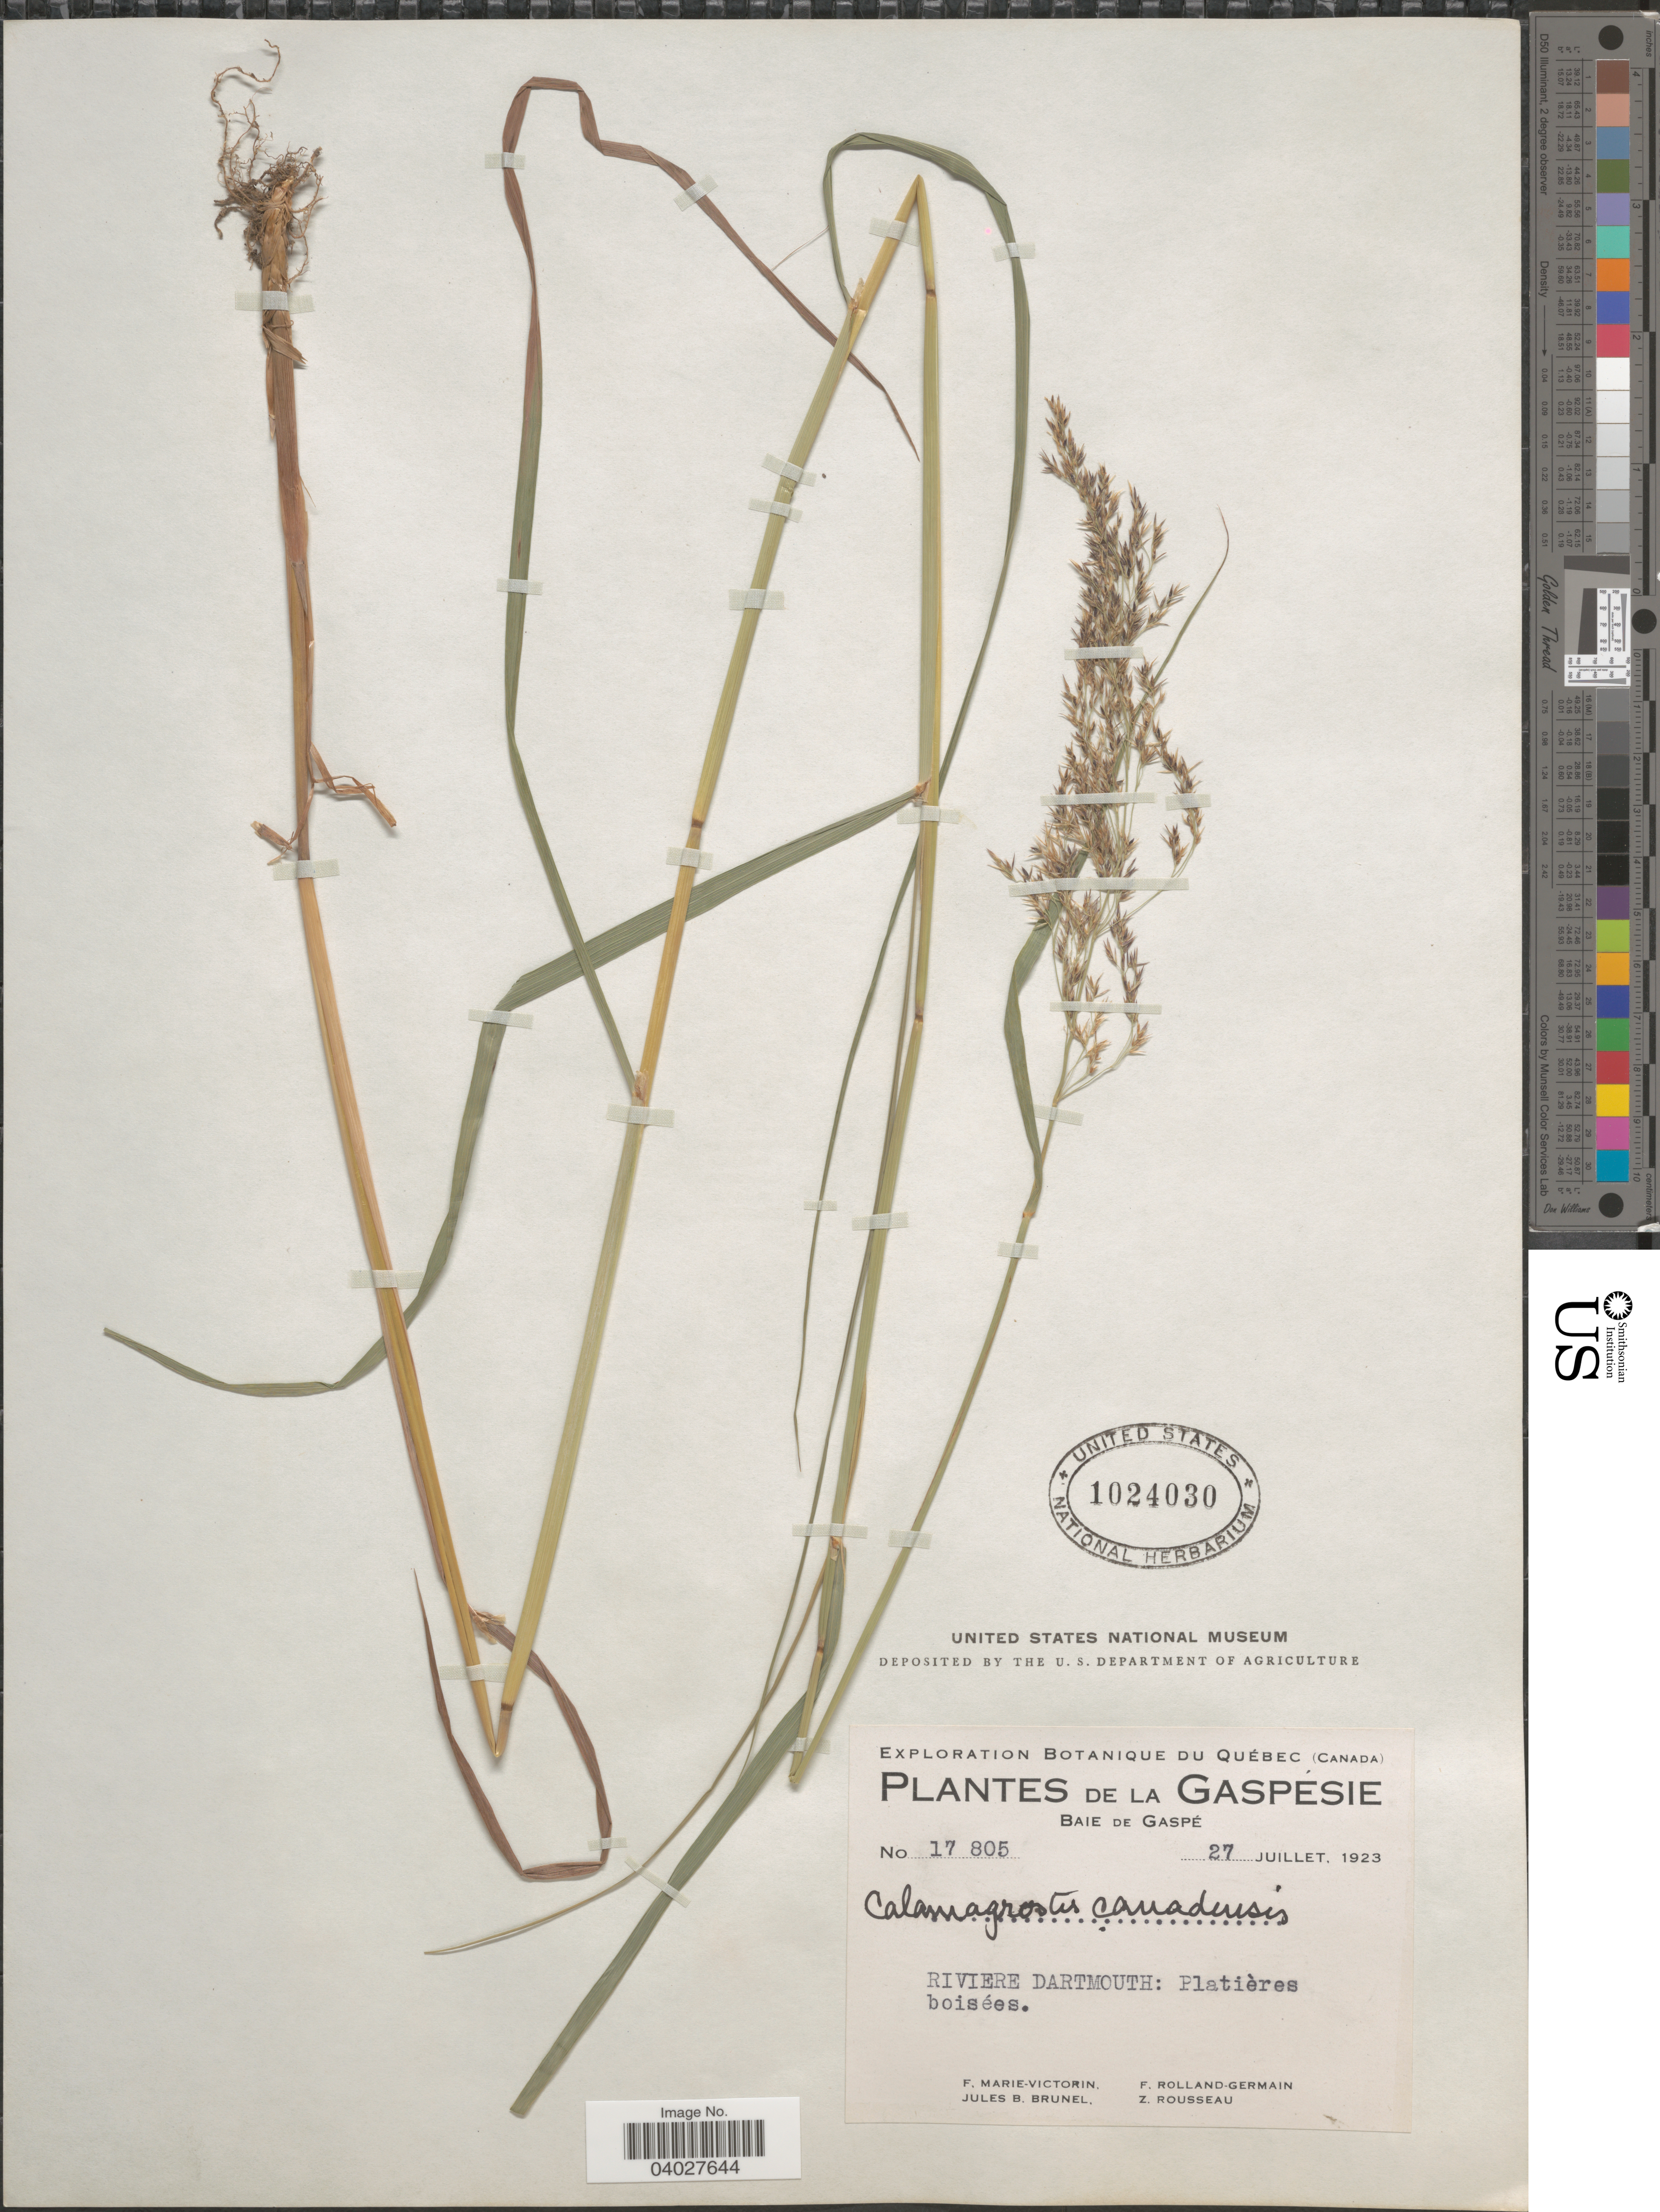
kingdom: Plantae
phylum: Tracheophyta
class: Liliopsida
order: Poales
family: Poaceae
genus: Calamagrostis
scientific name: Calamagrostis canadensis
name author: (Michx.) P. Beauv.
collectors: F. Marie-Victorin, Rolland-Germain, J. Brunel & Z. Rousseau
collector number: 17805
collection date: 1923-07-27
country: Canada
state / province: Quebec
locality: La Gaspésie. Baie de Gaspé. Riviere Dartmouth: Platières boisées.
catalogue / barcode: US 1024030